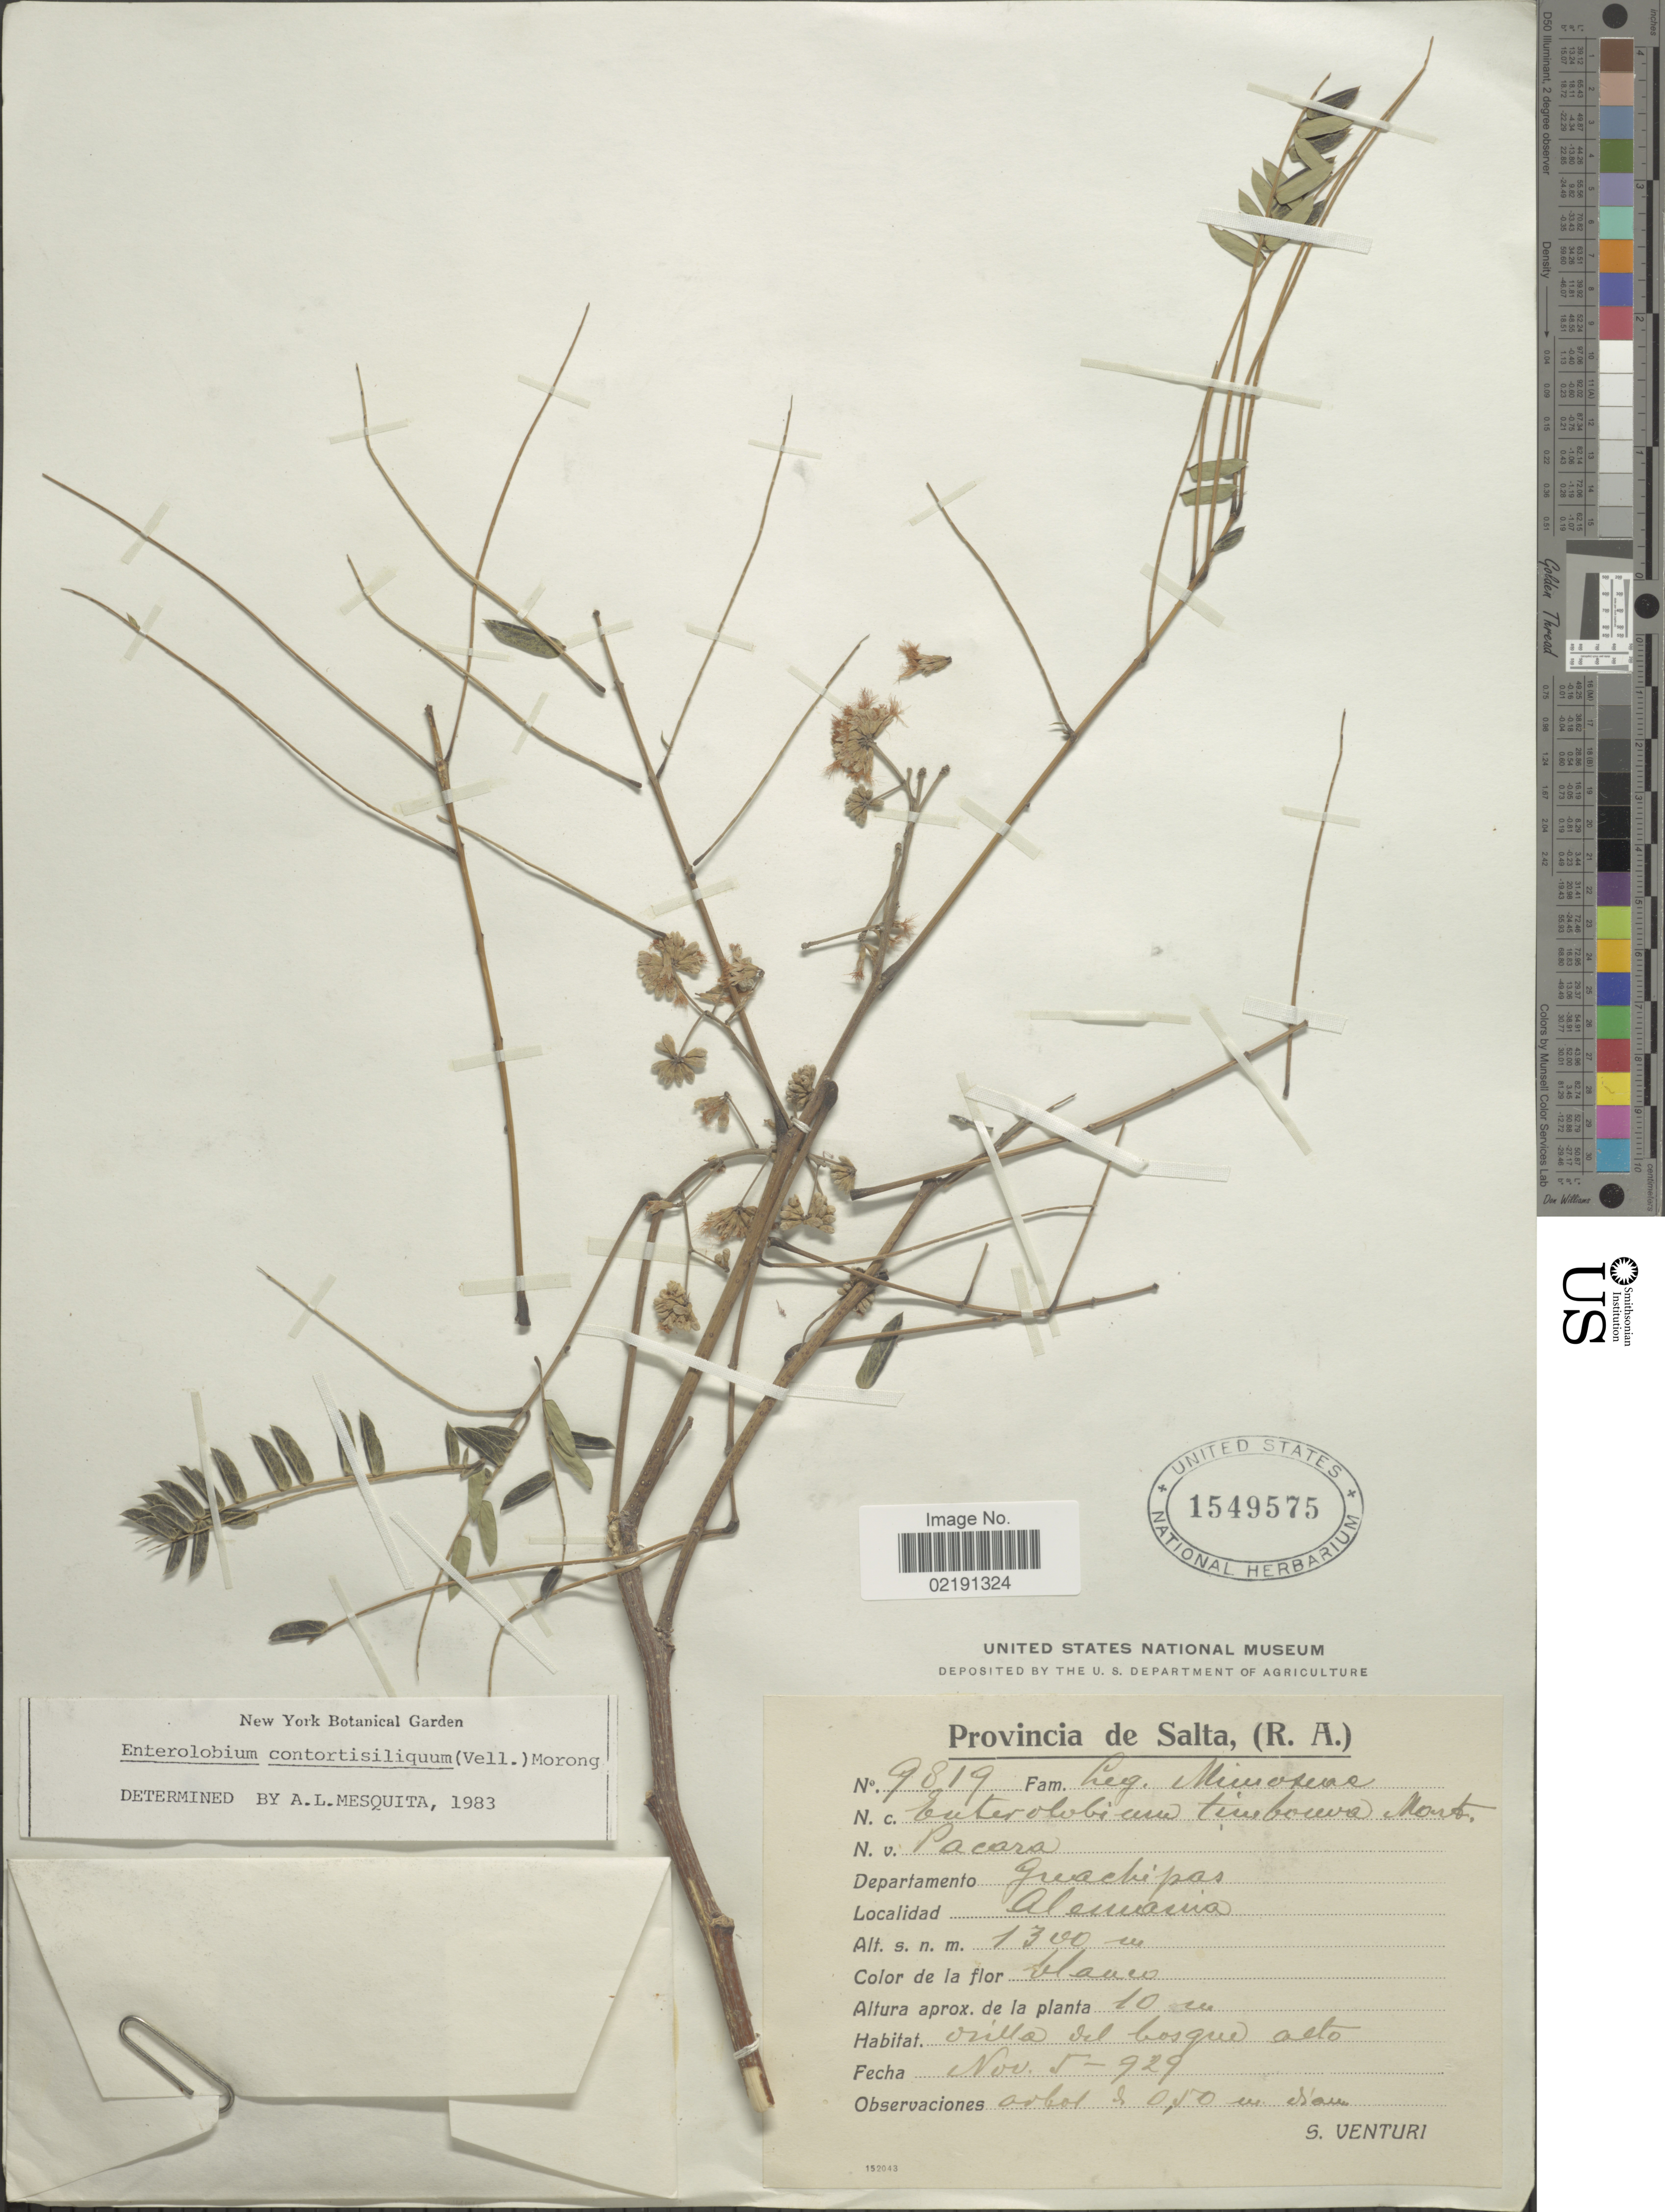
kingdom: Plantae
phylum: Tracheophyta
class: Magnoliopsida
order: Fabales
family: Fabaceae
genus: Enterolobium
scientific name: Enterolobium contortisiliquum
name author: (Vell.) Morong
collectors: S. Venturi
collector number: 9819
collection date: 1929-11-05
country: Argentina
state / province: Salta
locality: Provincia de Salta, (R.A.). Departamento Guachipas. Alemania.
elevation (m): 1300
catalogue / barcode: US 1549575